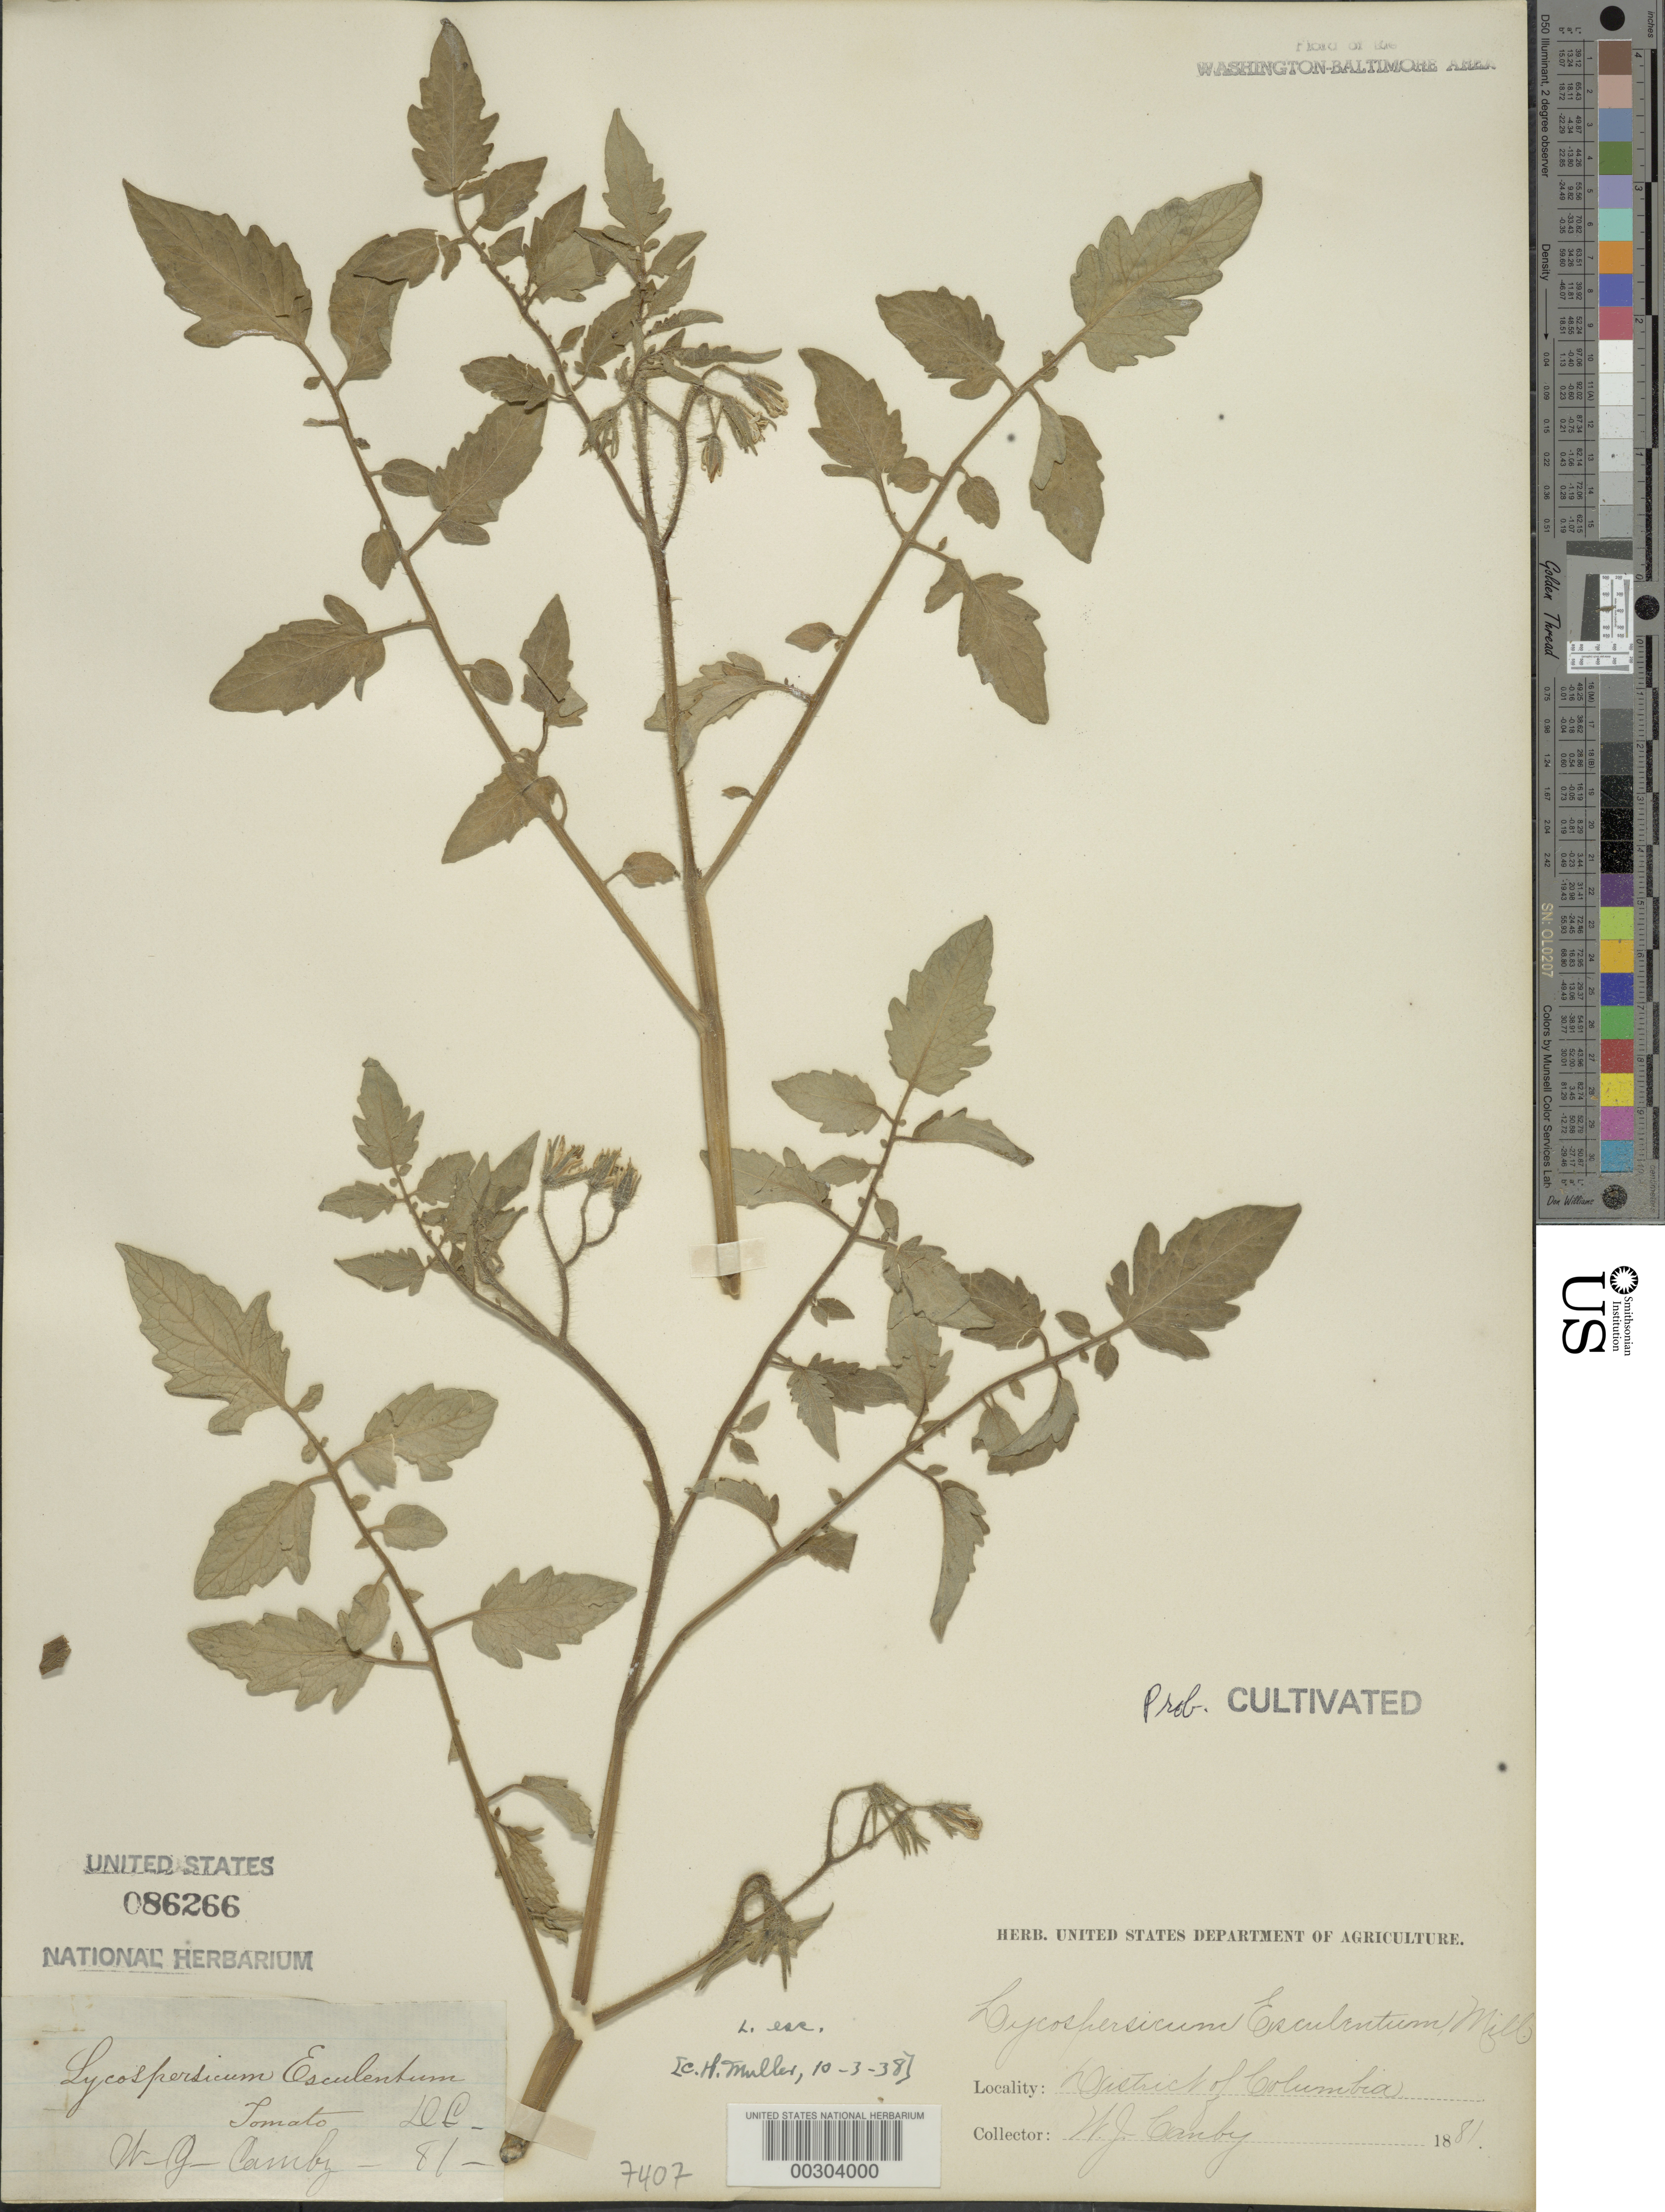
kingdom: Plantae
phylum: Tracheophyta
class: Magnoliopsida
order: Solanales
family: Solanaceae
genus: Solanum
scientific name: Solanum lycopersicum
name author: L.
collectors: W. Camby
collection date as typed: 1881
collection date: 1881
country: United States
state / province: District of Columbia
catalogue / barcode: US 86266